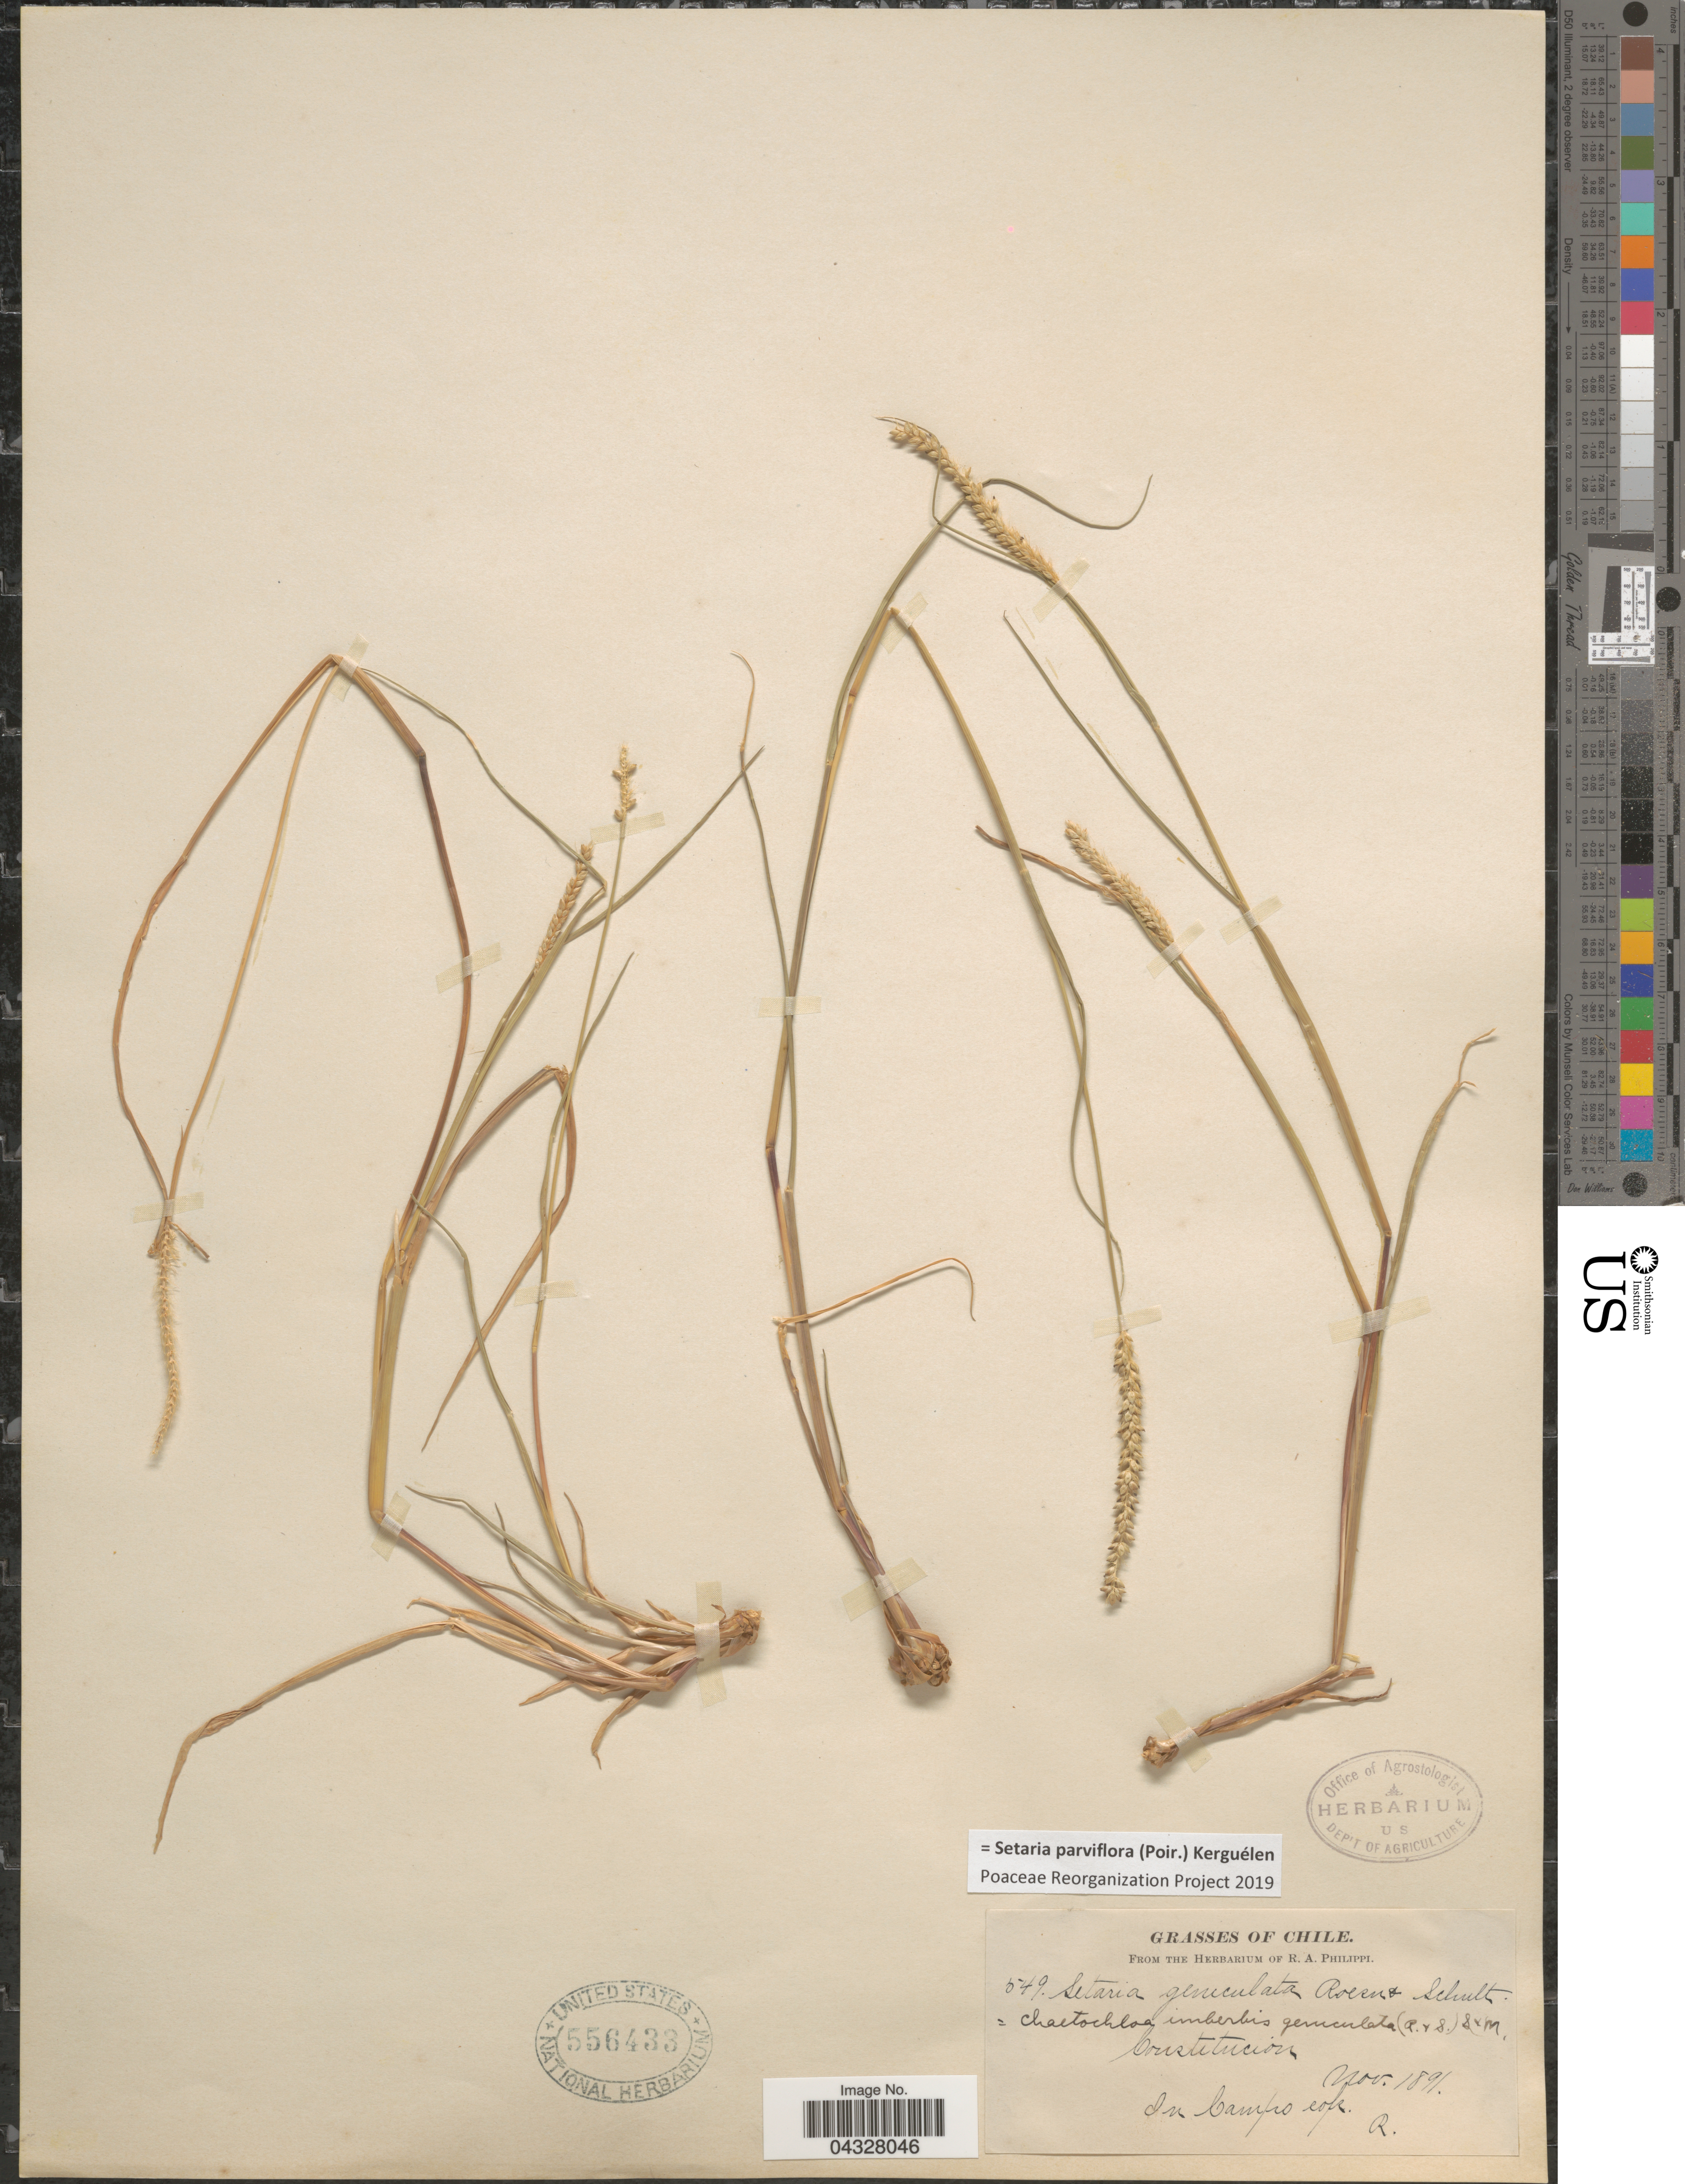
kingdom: Plantae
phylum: Tracheophyta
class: Liliopsida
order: Poales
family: Poaceae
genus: Setaria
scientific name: Setaria parviflora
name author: (Poir.) Kerguélen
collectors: ex. herb. R.A. Philippi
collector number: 549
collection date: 1891-11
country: Chile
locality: Constitución.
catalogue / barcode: US 556433